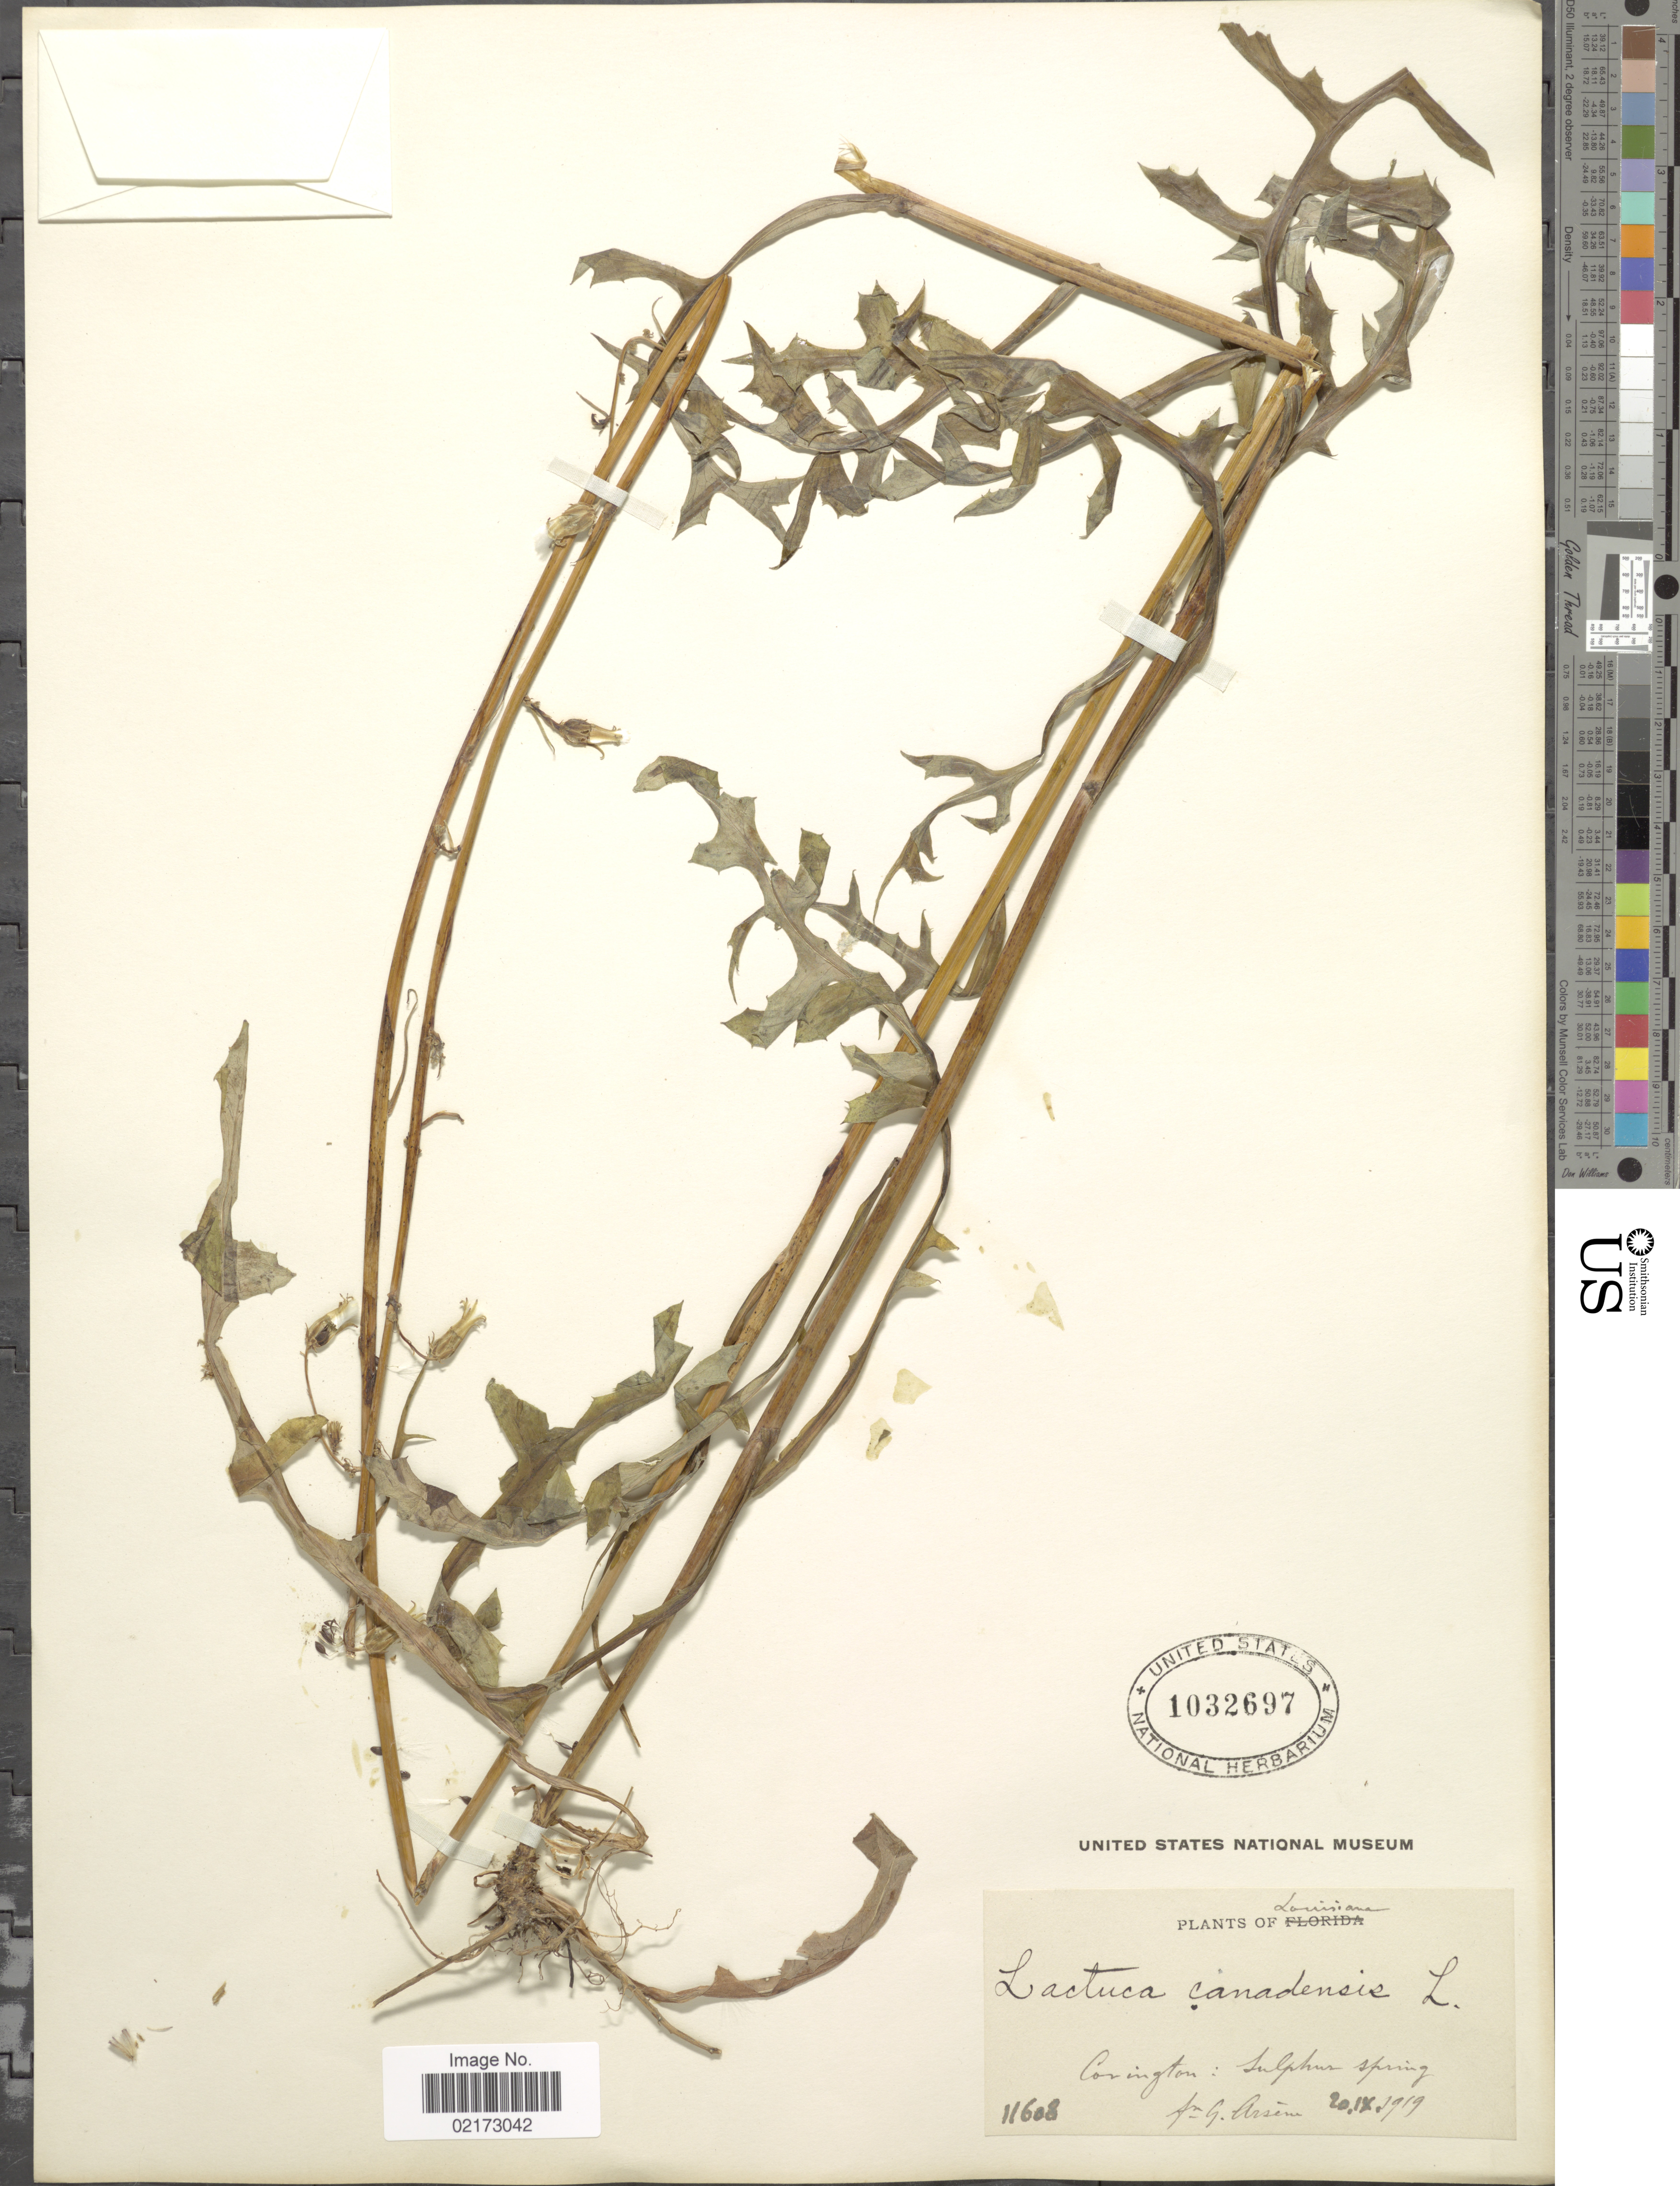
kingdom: Plantae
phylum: Tracheophyta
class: Magnoliopsida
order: Asterales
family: Asteraceae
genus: Lactuca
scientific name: Lactuca canadensis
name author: L.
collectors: Bro. G. Arsène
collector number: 11608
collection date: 1919-09-20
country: United States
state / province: Louisiana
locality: Covington, Sulphur Spring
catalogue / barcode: US 1032697